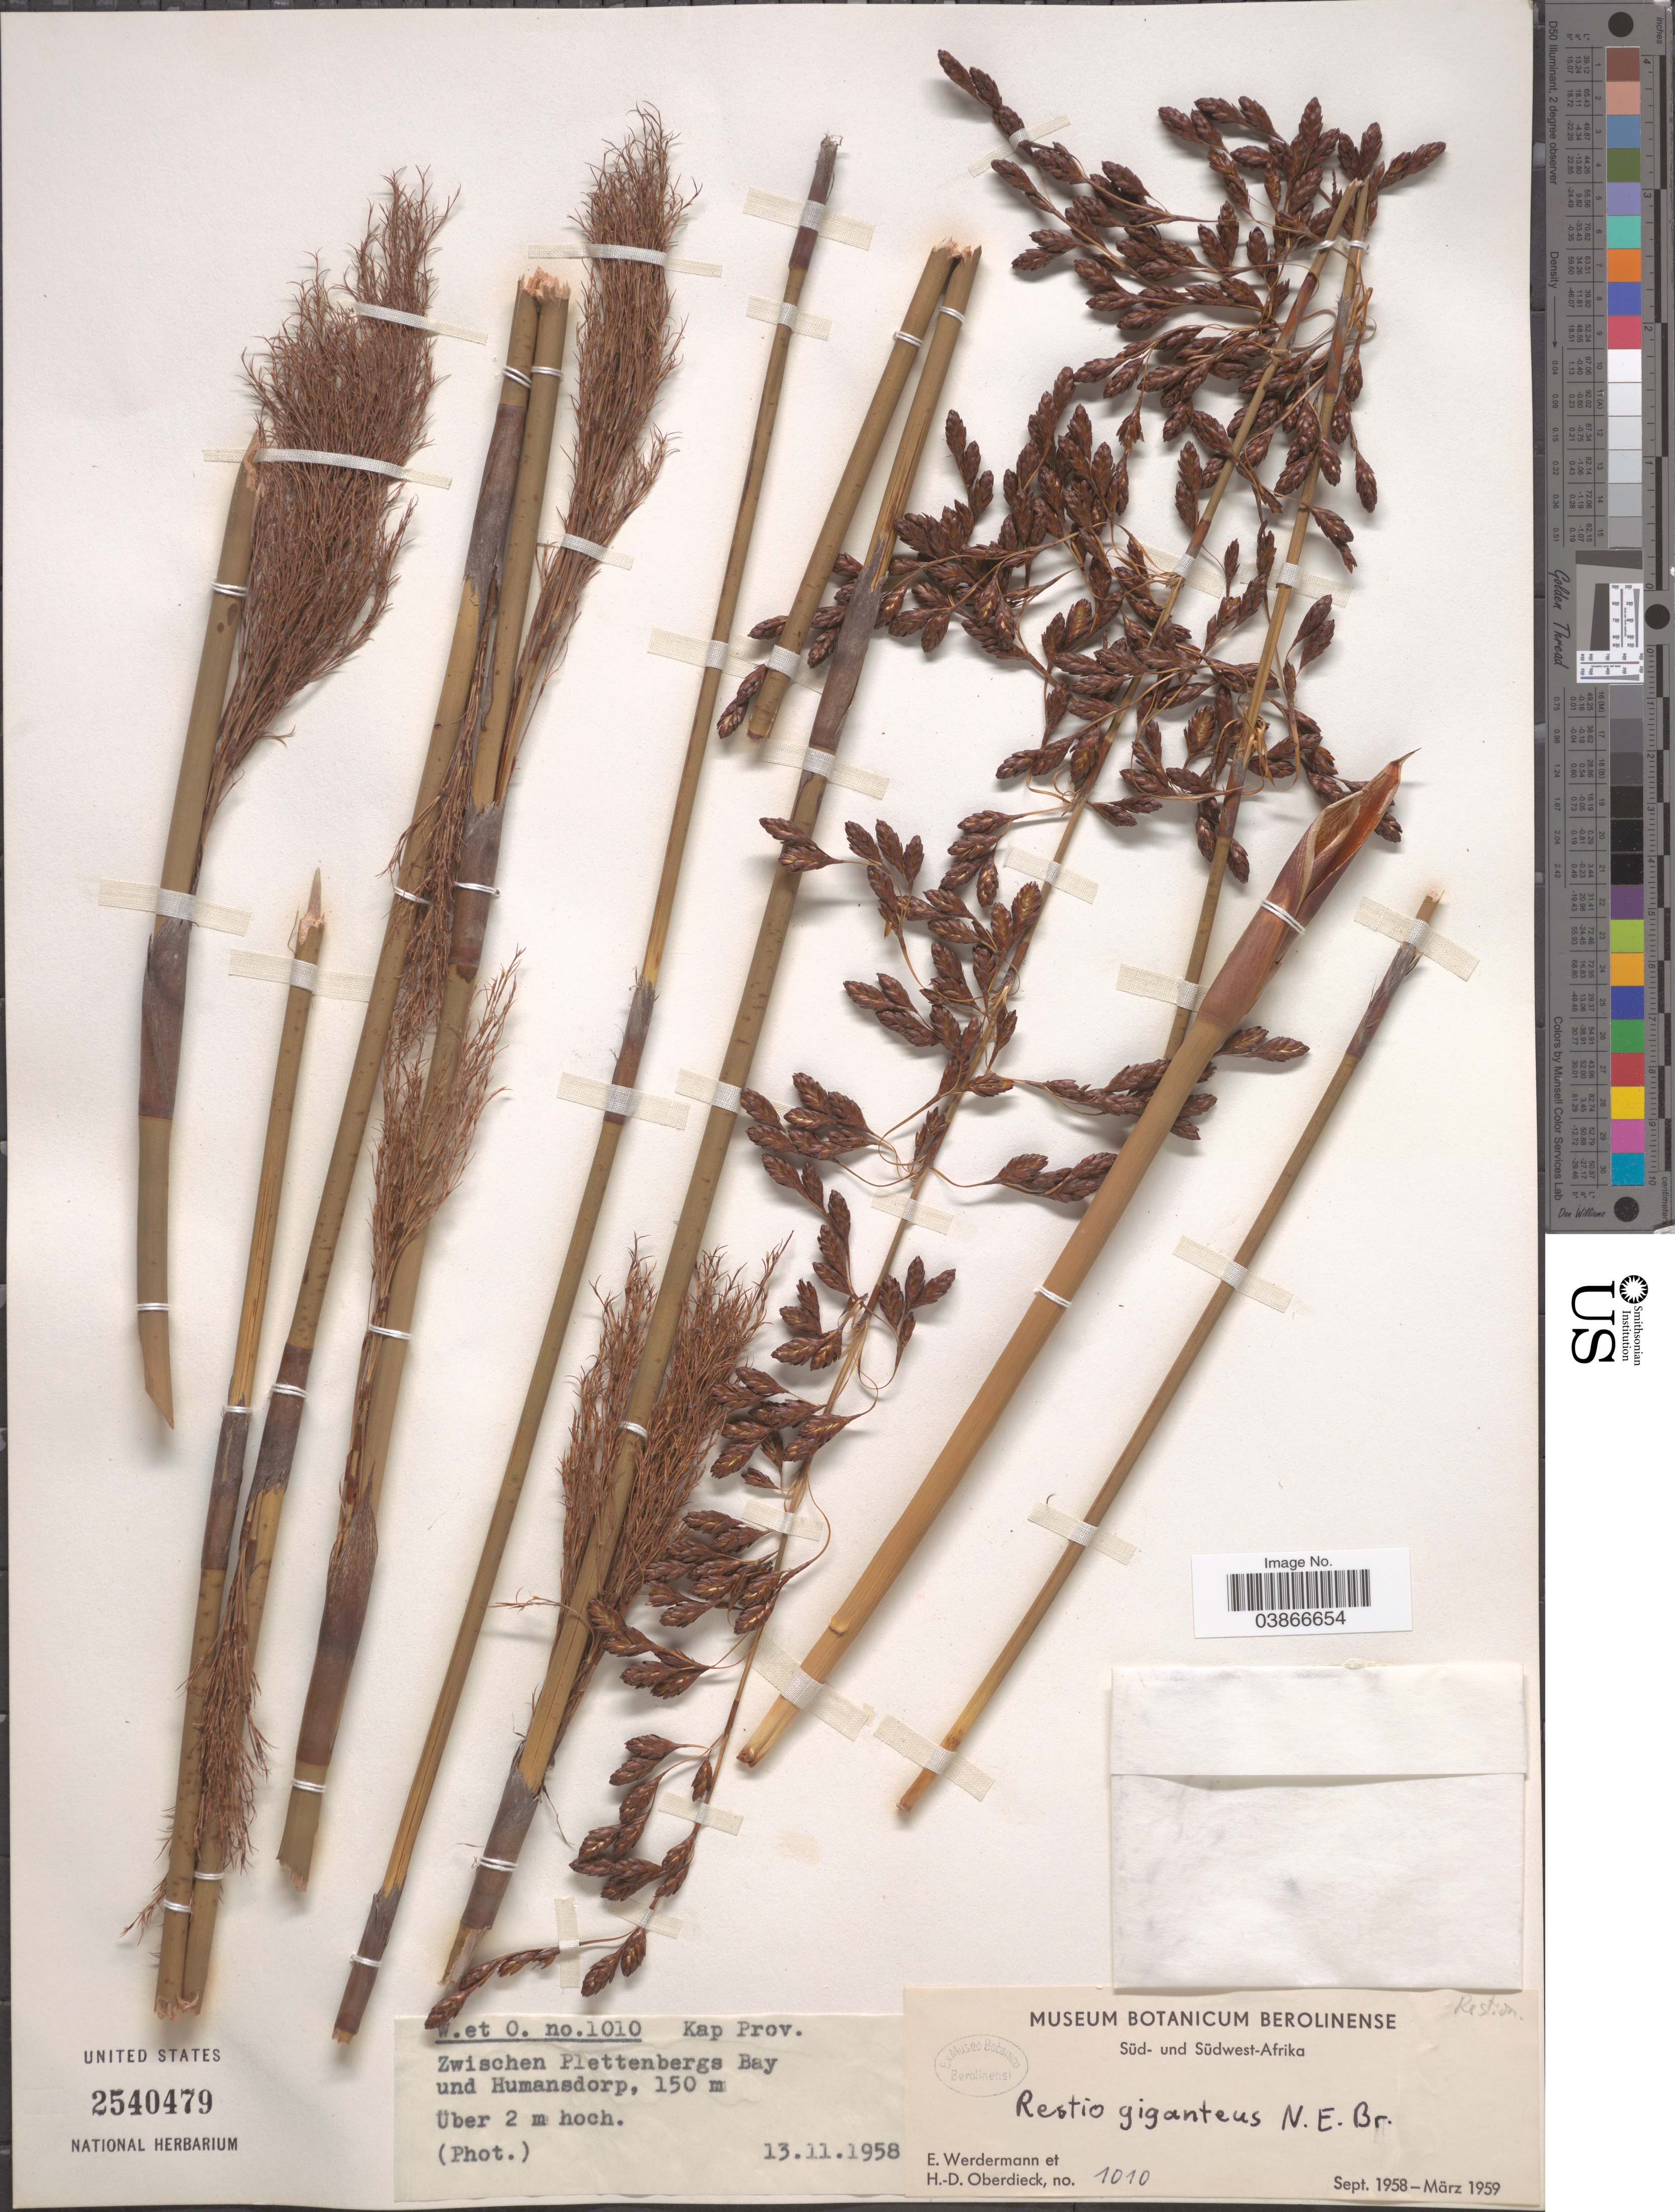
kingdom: Plantae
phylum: Tracheophyta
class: Liliopsida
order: Poales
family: Restionaceae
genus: Rhodocoma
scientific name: Rhodocoma gigantea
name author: (Kunth) H.P. Linder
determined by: Strong, Mark T., (BOT), Smithsonian Institution - National Museum of Natural History (UNITED STATES)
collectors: E. Werdermann & H. Oberdieck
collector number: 1010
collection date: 1958-11-13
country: South Africa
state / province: Eastern Cape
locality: Kap Prov. Zwischen Plettenbergs Bay und Humansdorp.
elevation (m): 150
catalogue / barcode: US 2540479